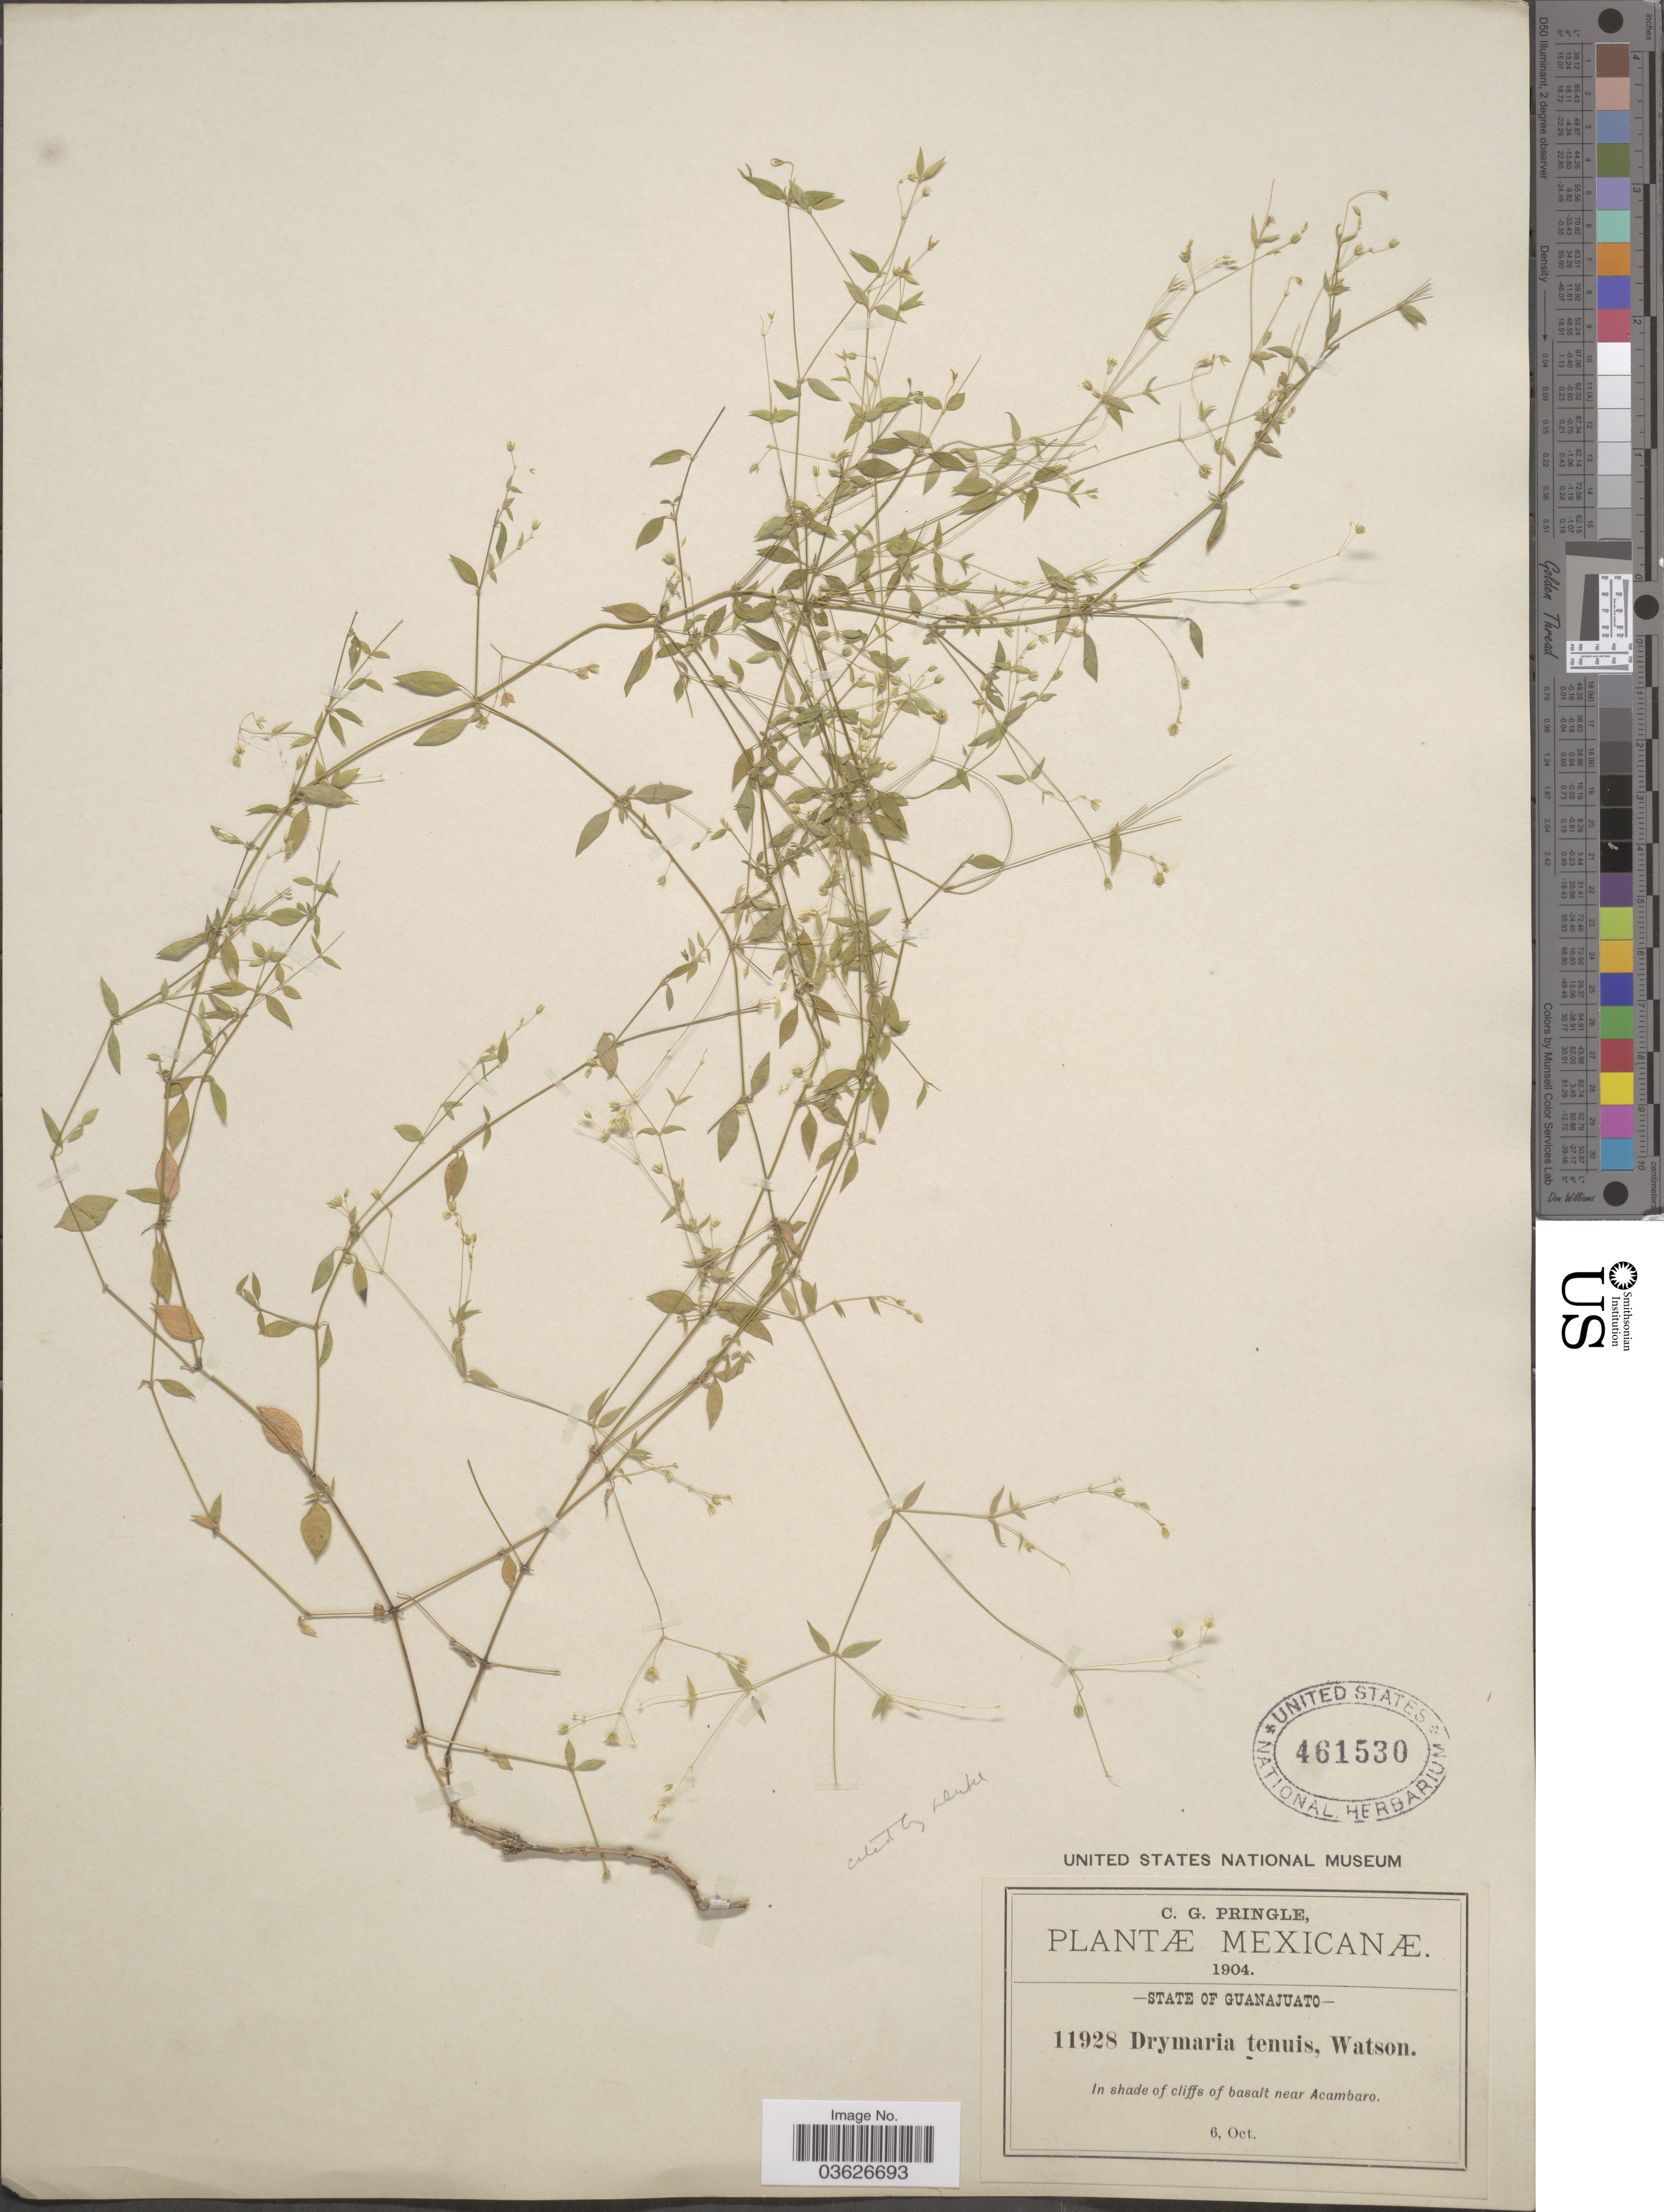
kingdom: Plantae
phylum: Tracheophyta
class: Magnoliopsida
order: Caryophyllales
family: Caryophyllaceae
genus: Drymaria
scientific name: Drymaria tenuis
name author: S. Watson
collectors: C. G. Pringle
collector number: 11928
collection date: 1904-10-06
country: Mexico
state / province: Guanajuato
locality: In shade of cliffs of basalt near Acambaro.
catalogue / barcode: US 461530